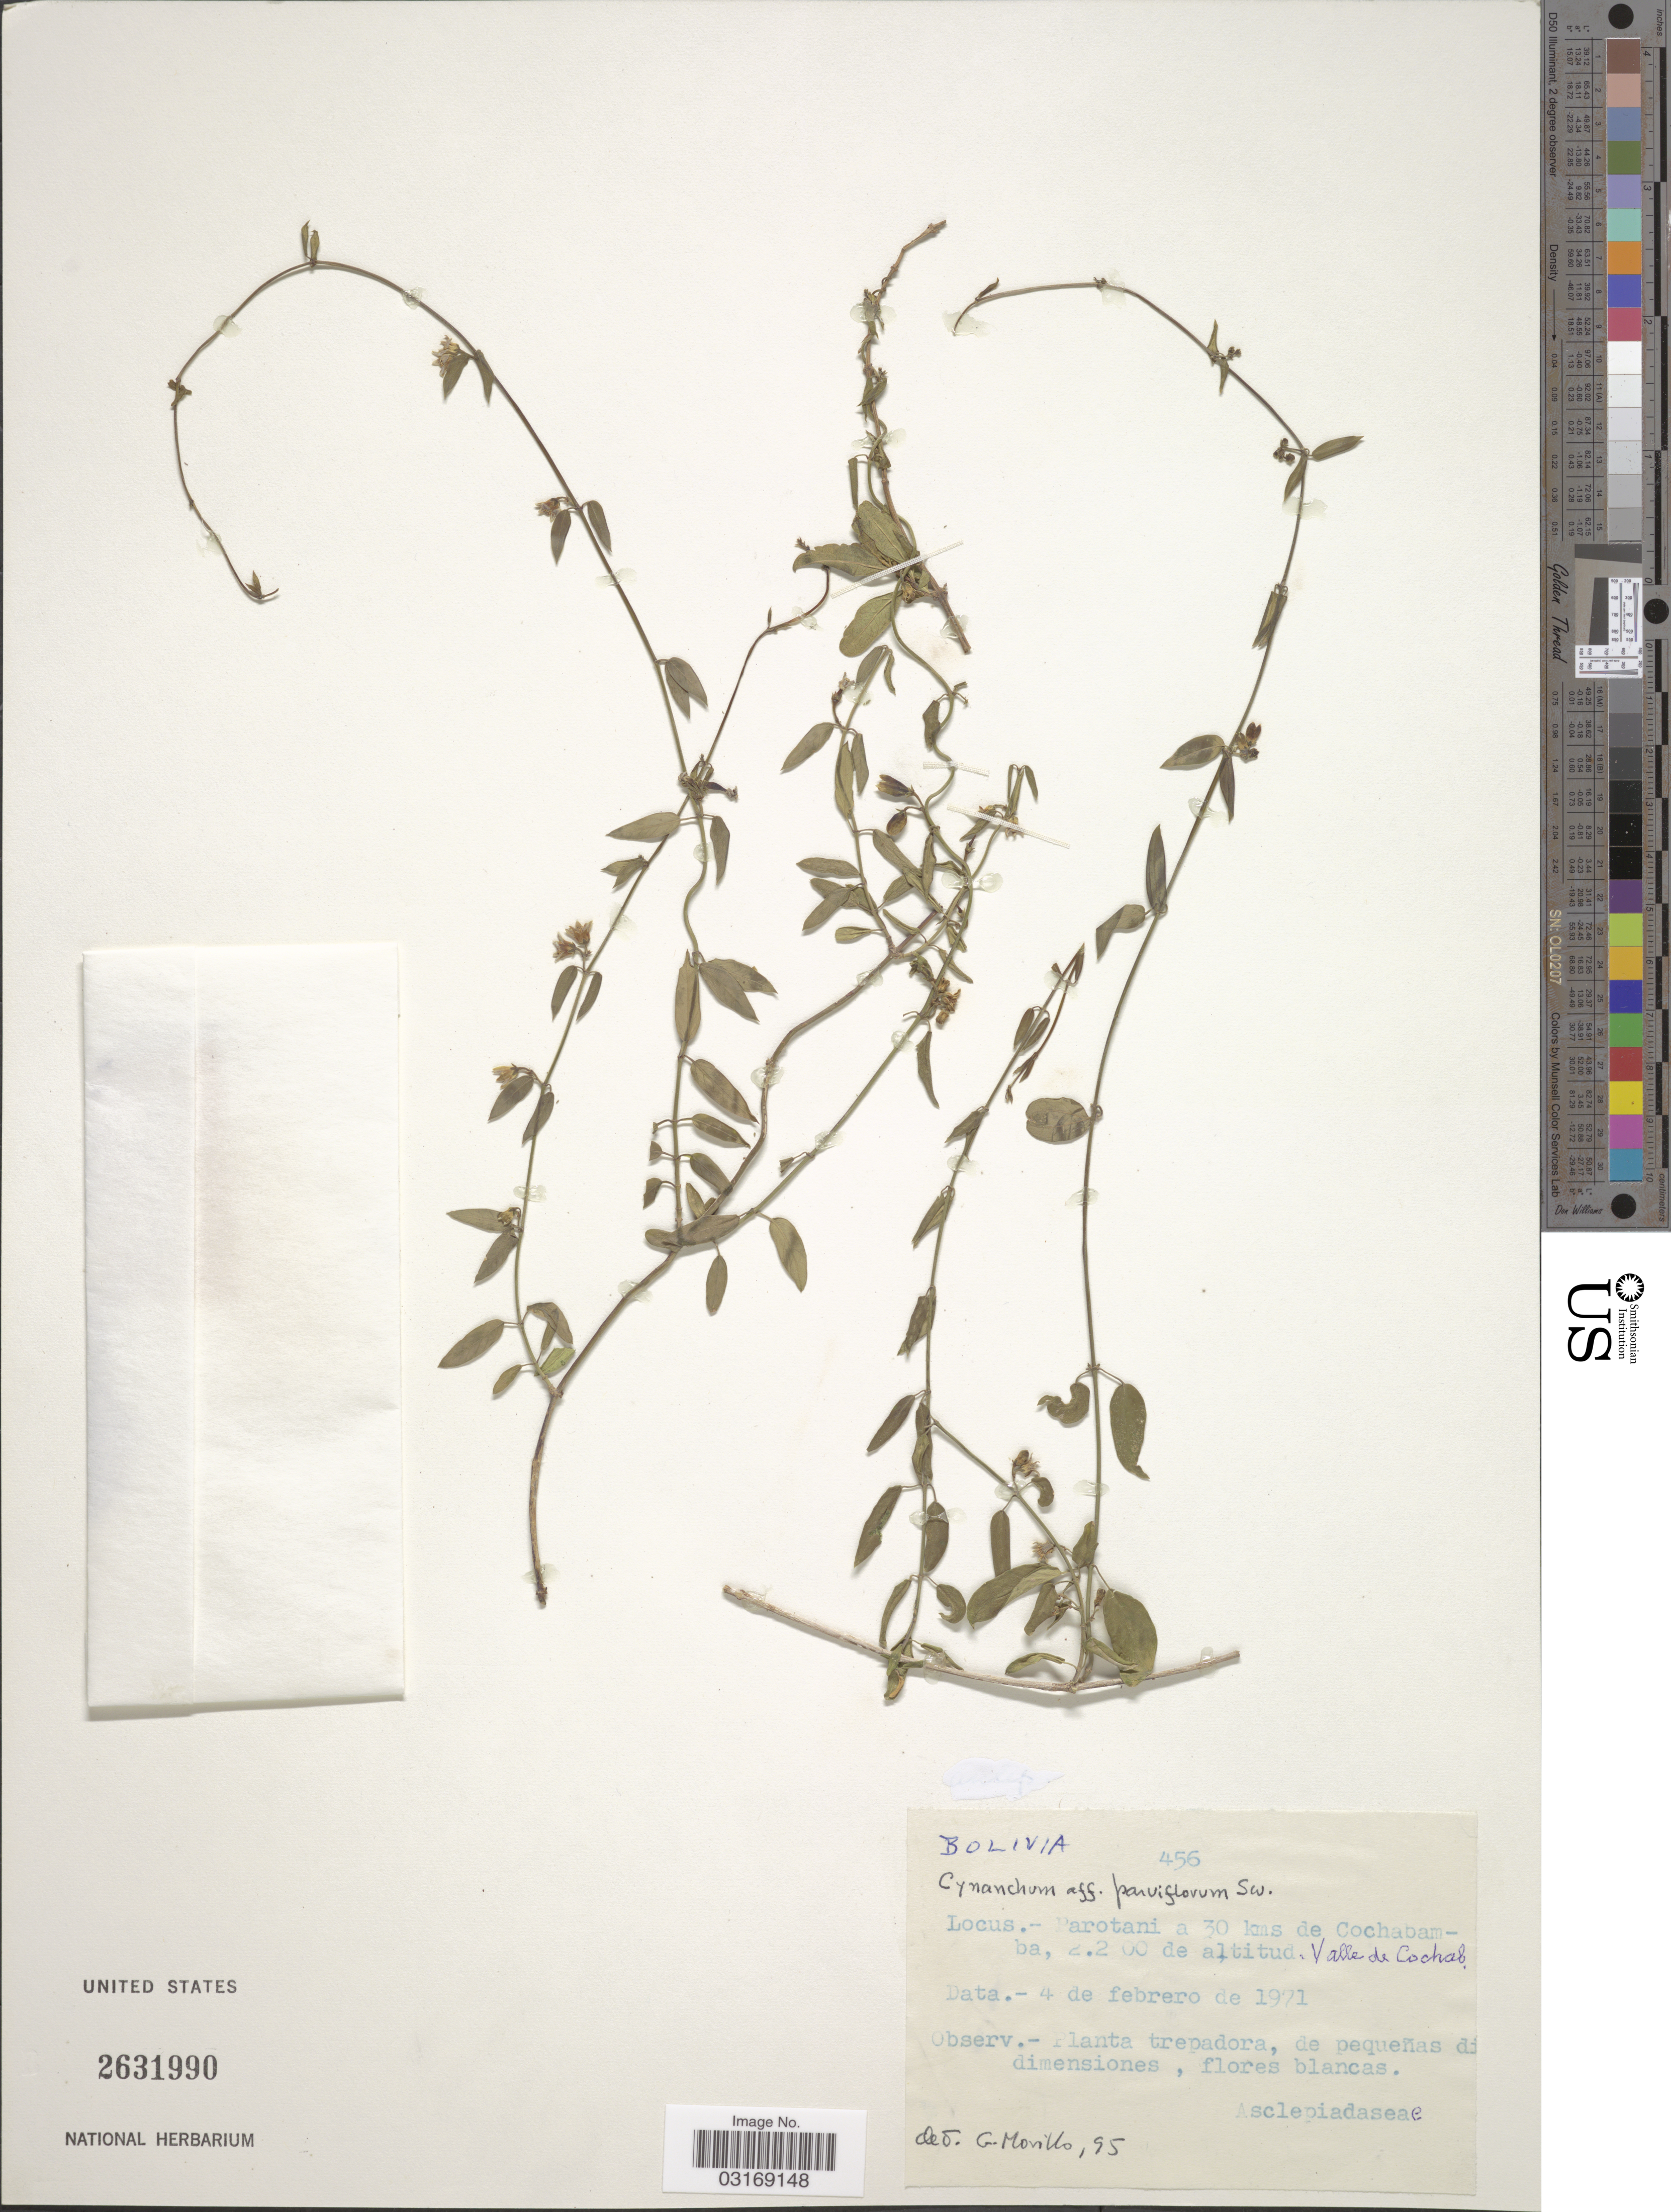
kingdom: Plantae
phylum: Tracheophyta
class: Magnoliopsida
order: Gentianales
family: Apocynaceae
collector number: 456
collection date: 1971-02-04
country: Bolivia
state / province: Cochabamba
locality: Parotani a 30 kms de Cochabamba. Valle de Cochab.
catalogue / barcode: US 2631990